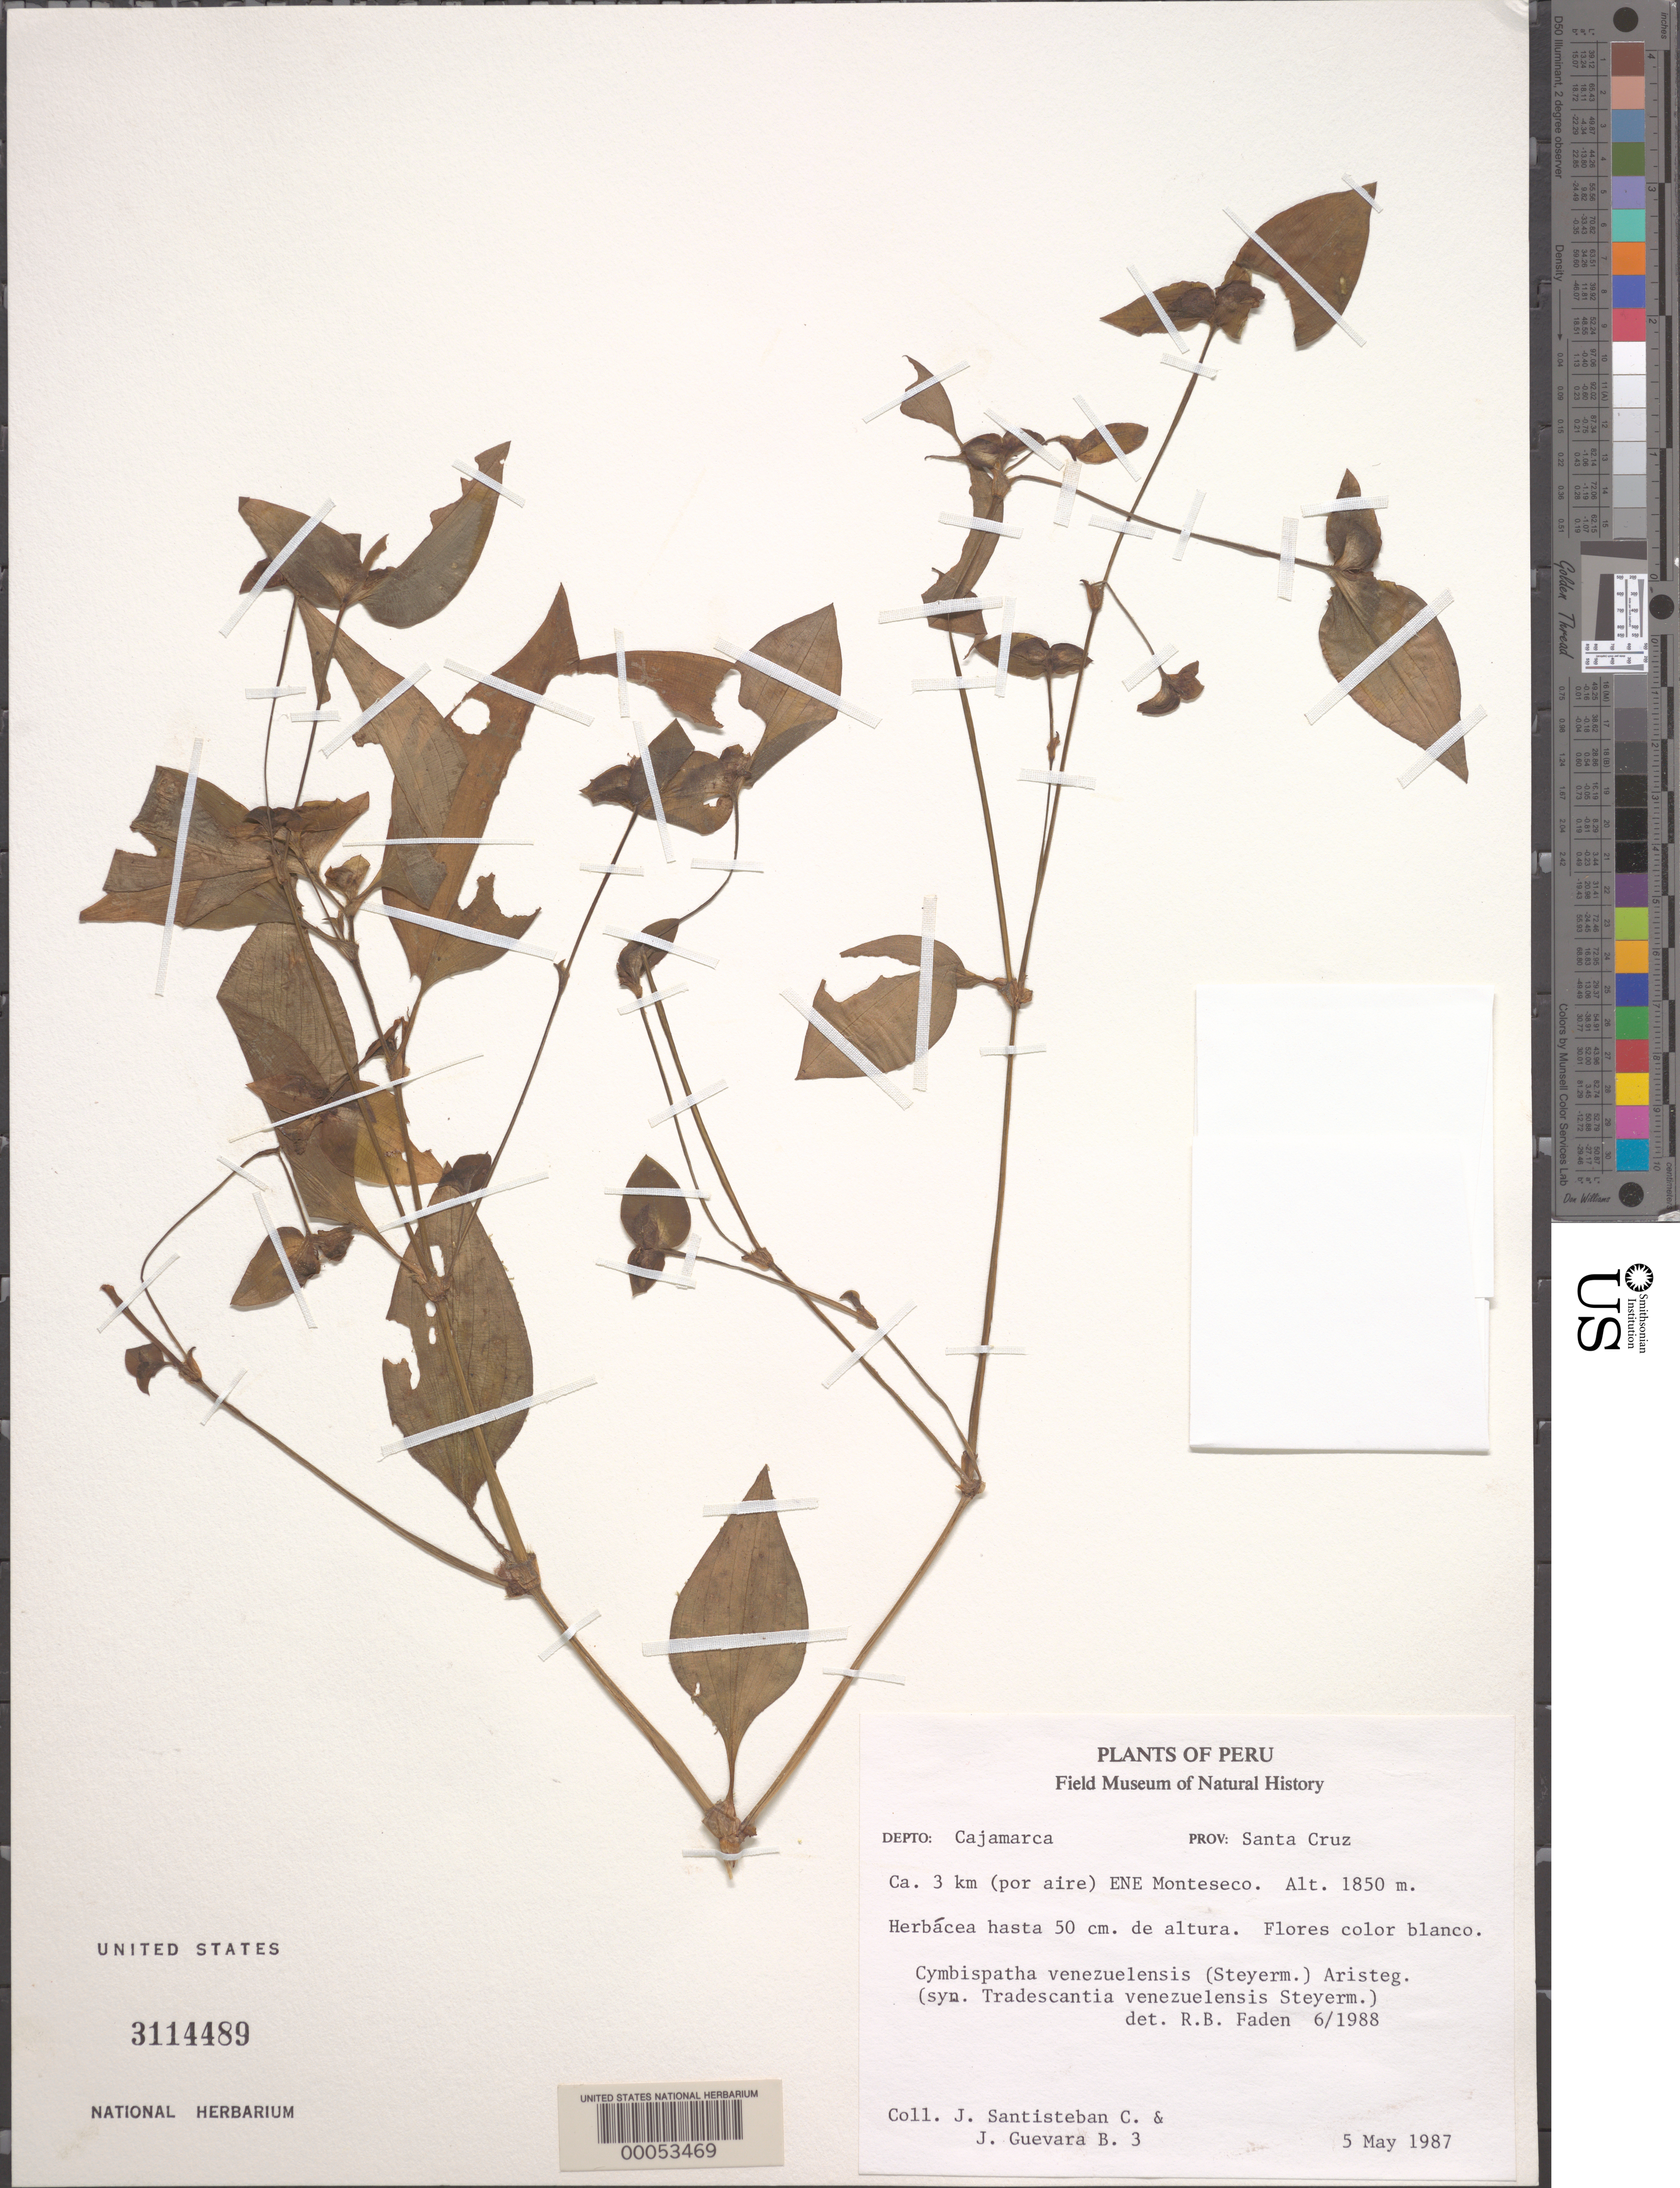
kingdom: Plantae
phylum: Tracheophyta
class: Liliopsida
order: Commelinales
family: Commelinaceae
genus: Tradescantia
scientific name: Tradescantia venezuelensis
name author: Steyerm.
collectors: J. Santisteban C. & J. Guevara B.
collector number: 3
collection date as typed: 05 May 1987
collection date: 1987-05-05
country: Peru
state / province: Cajamarca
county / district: Santa Cruz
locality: ca. 3 km ENE Monte Seco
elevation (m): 1850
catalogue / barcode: US 3114489